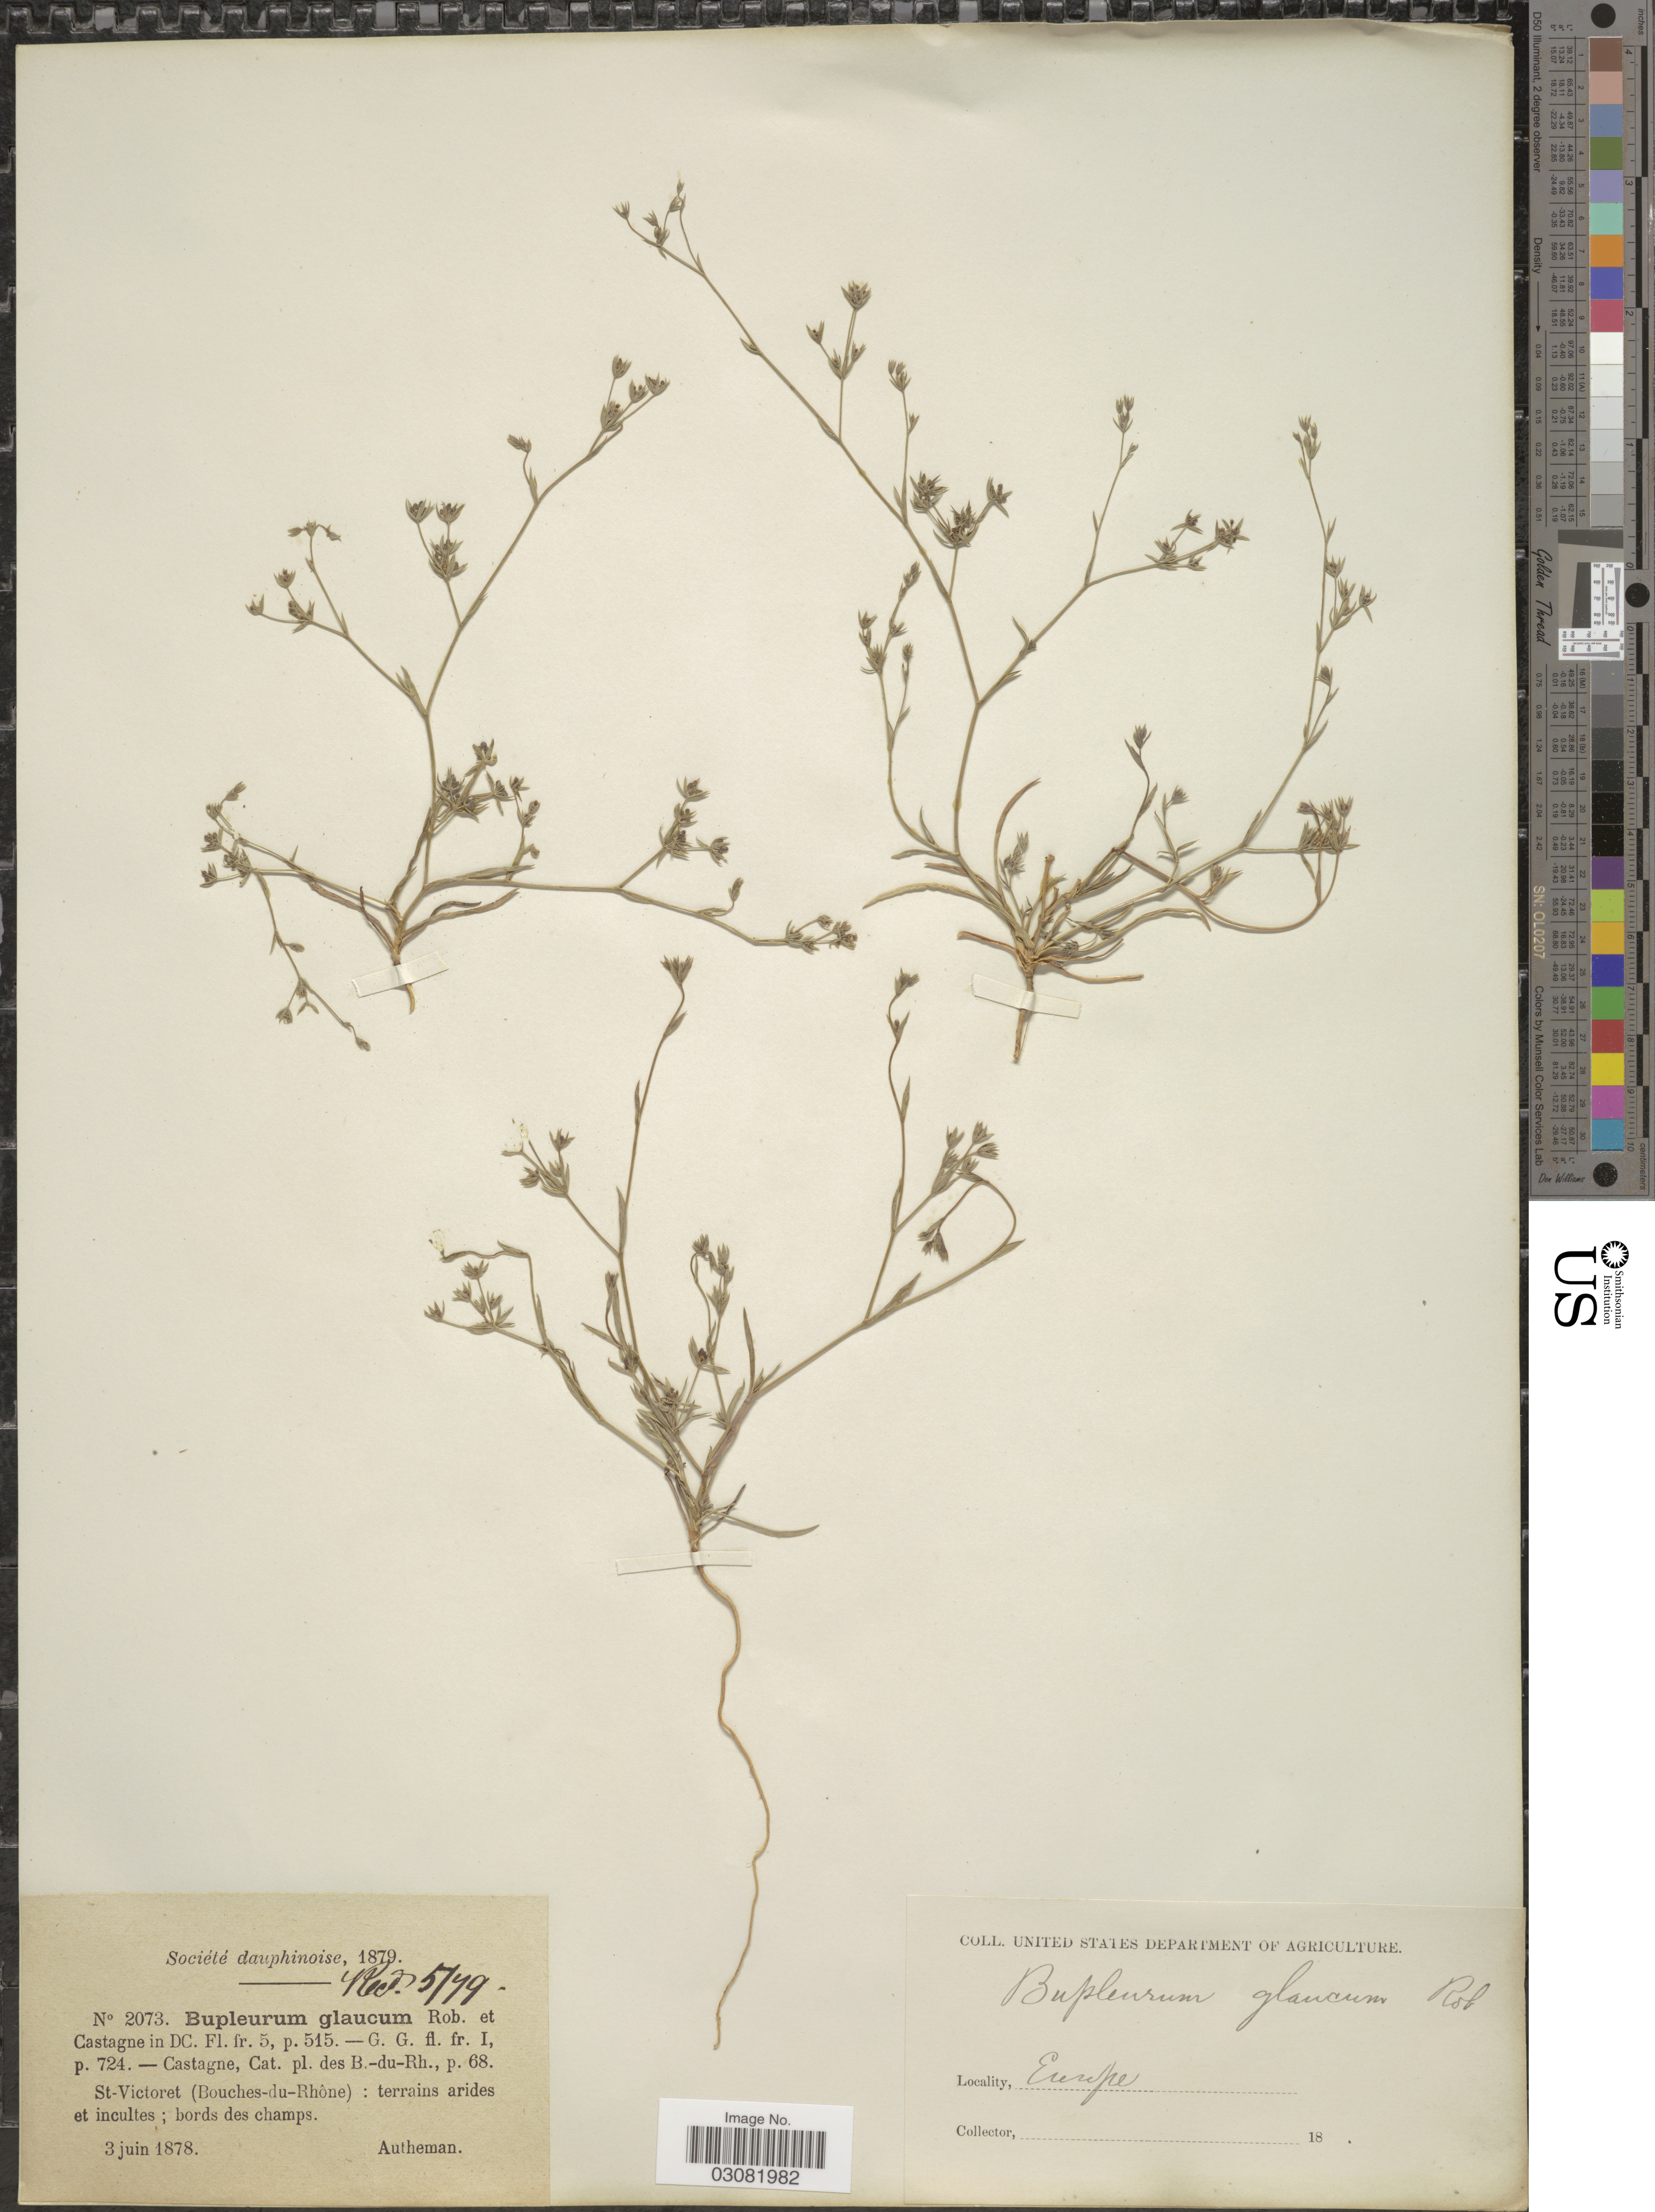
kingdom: Plantae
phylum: Tracheophyta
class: Magnoliopsida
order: Apiales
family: Apiaceae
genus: Bupleurum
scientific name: Bupleurum semicompositum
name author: L.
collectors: Autheman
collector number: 2073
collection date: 1878-06-03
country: France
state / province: Provence-Alpes-Côte d'Azur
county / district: Bouches-du-Rhône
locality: Europe. St-Victoret (Bouches-du-Rhône): terrains arides et incultes; bords des champs.